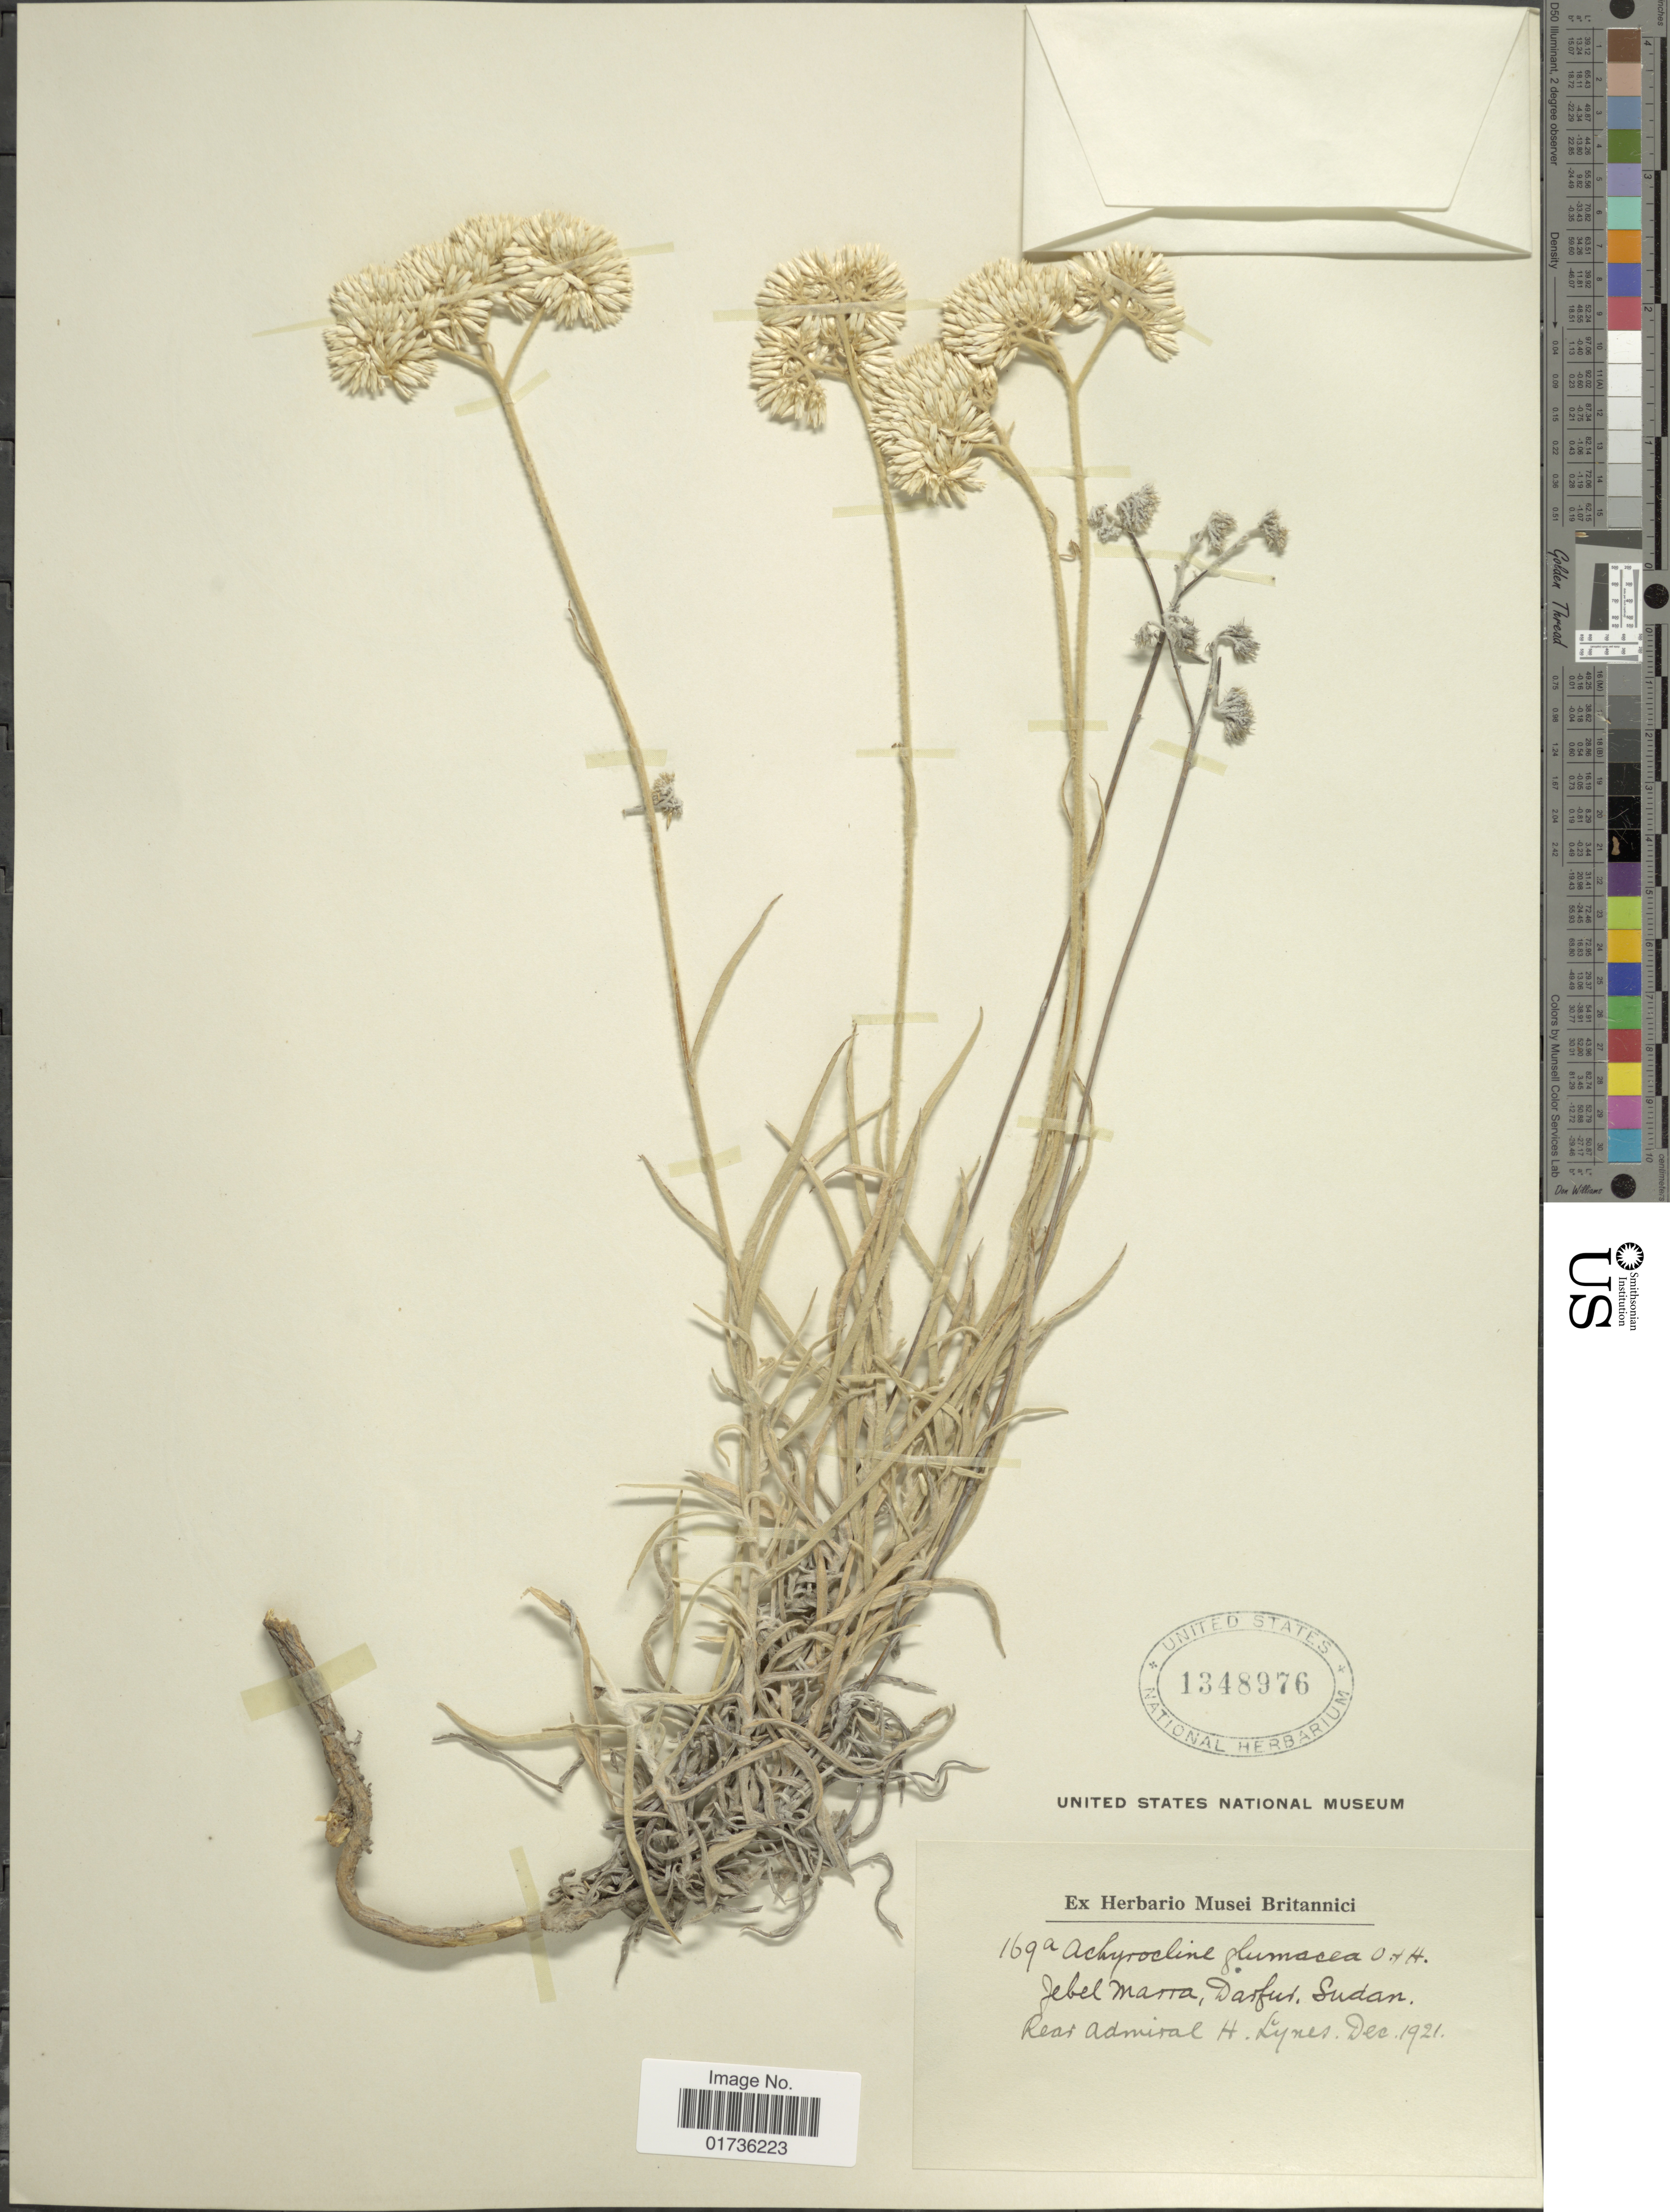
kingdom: Plantae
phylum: Tracheophyta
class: Magnoliopsida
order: Asterales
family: Asteraceae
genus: Achyrocline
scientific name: Achyrocline glumacea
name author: (DC.) Oliv. & Hiern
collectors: H. Lynes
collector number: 169a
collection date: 1921-12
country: Sudan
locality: Jebel Marra, Darfur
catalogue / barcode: US 1348976